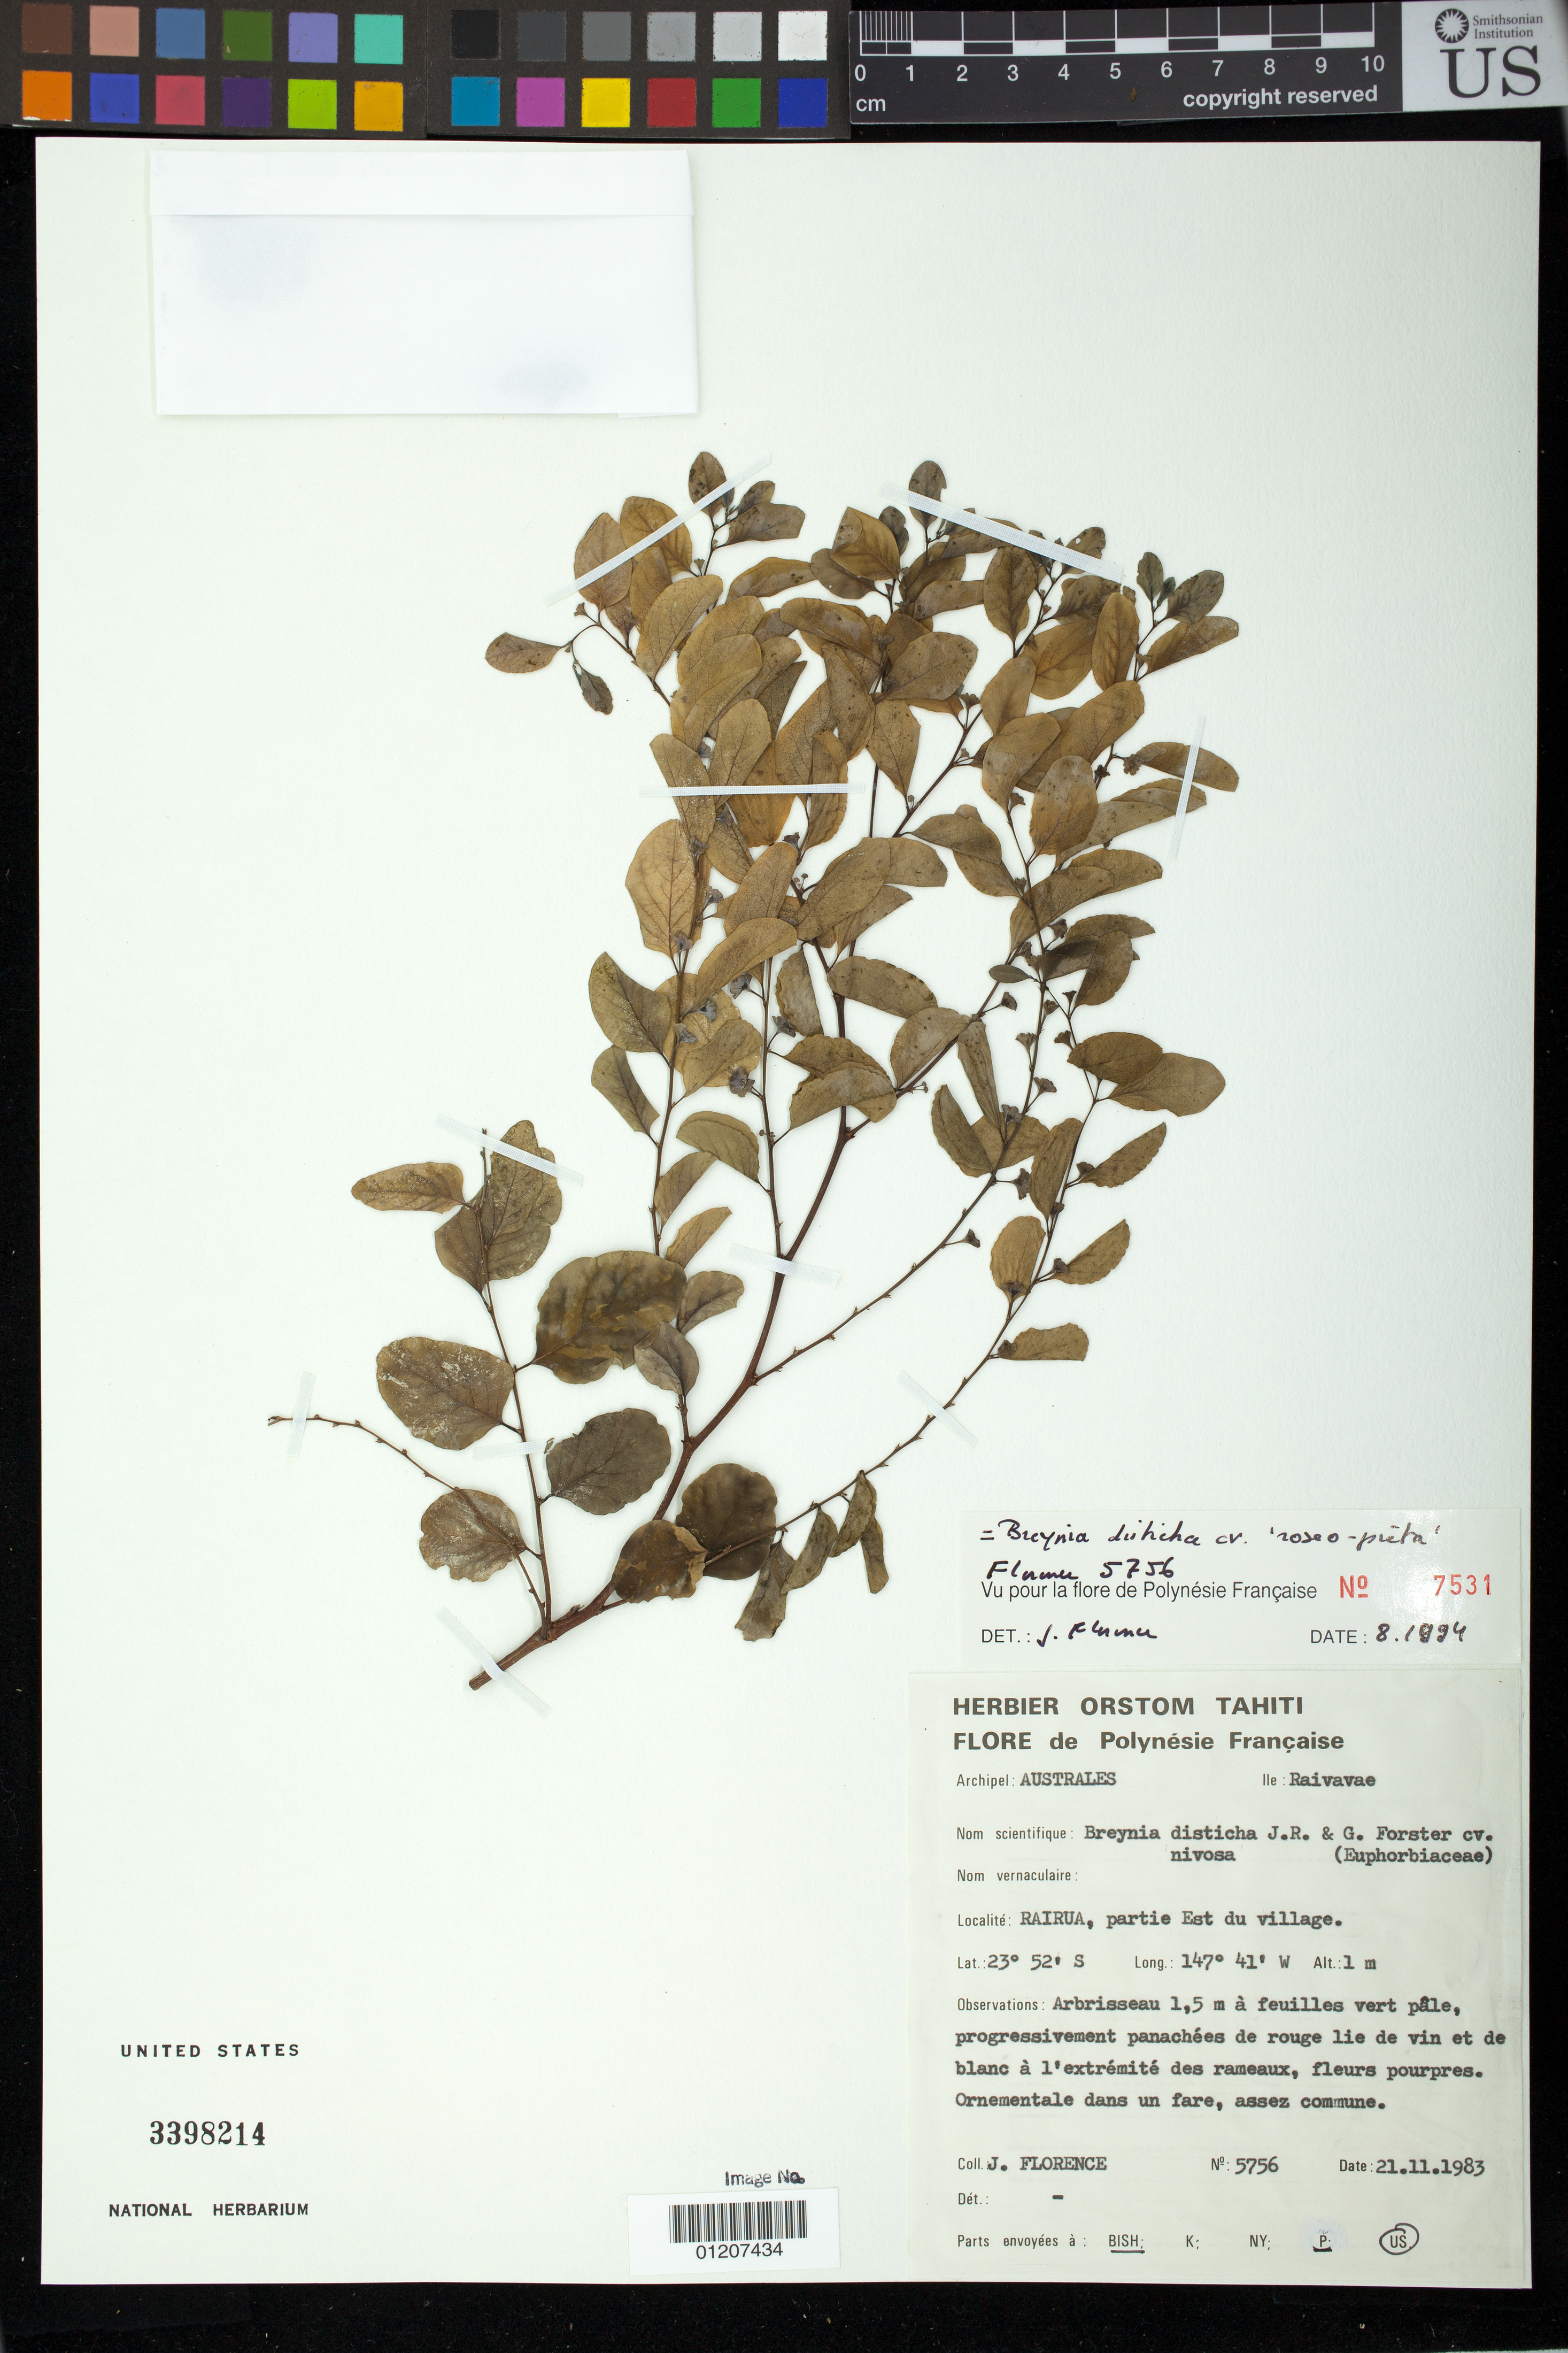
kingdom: Plantae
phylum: Tracheophyta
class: Magnoliopsida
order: Malpighiales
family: Phyllanthaceae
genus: Phyllanthus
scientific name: Phyllanthus nivosus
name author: W. Bull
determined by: Wagner, W. L., (BOT), Smithsonian Institution - National Museum of Natural History (UNITED STATES)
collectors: J. Florence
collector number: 5756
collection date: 1983-11-21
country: French Polynesia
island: Raivavae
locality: Rairua, partie Est du village.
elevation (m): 1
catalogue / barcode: US 3398214